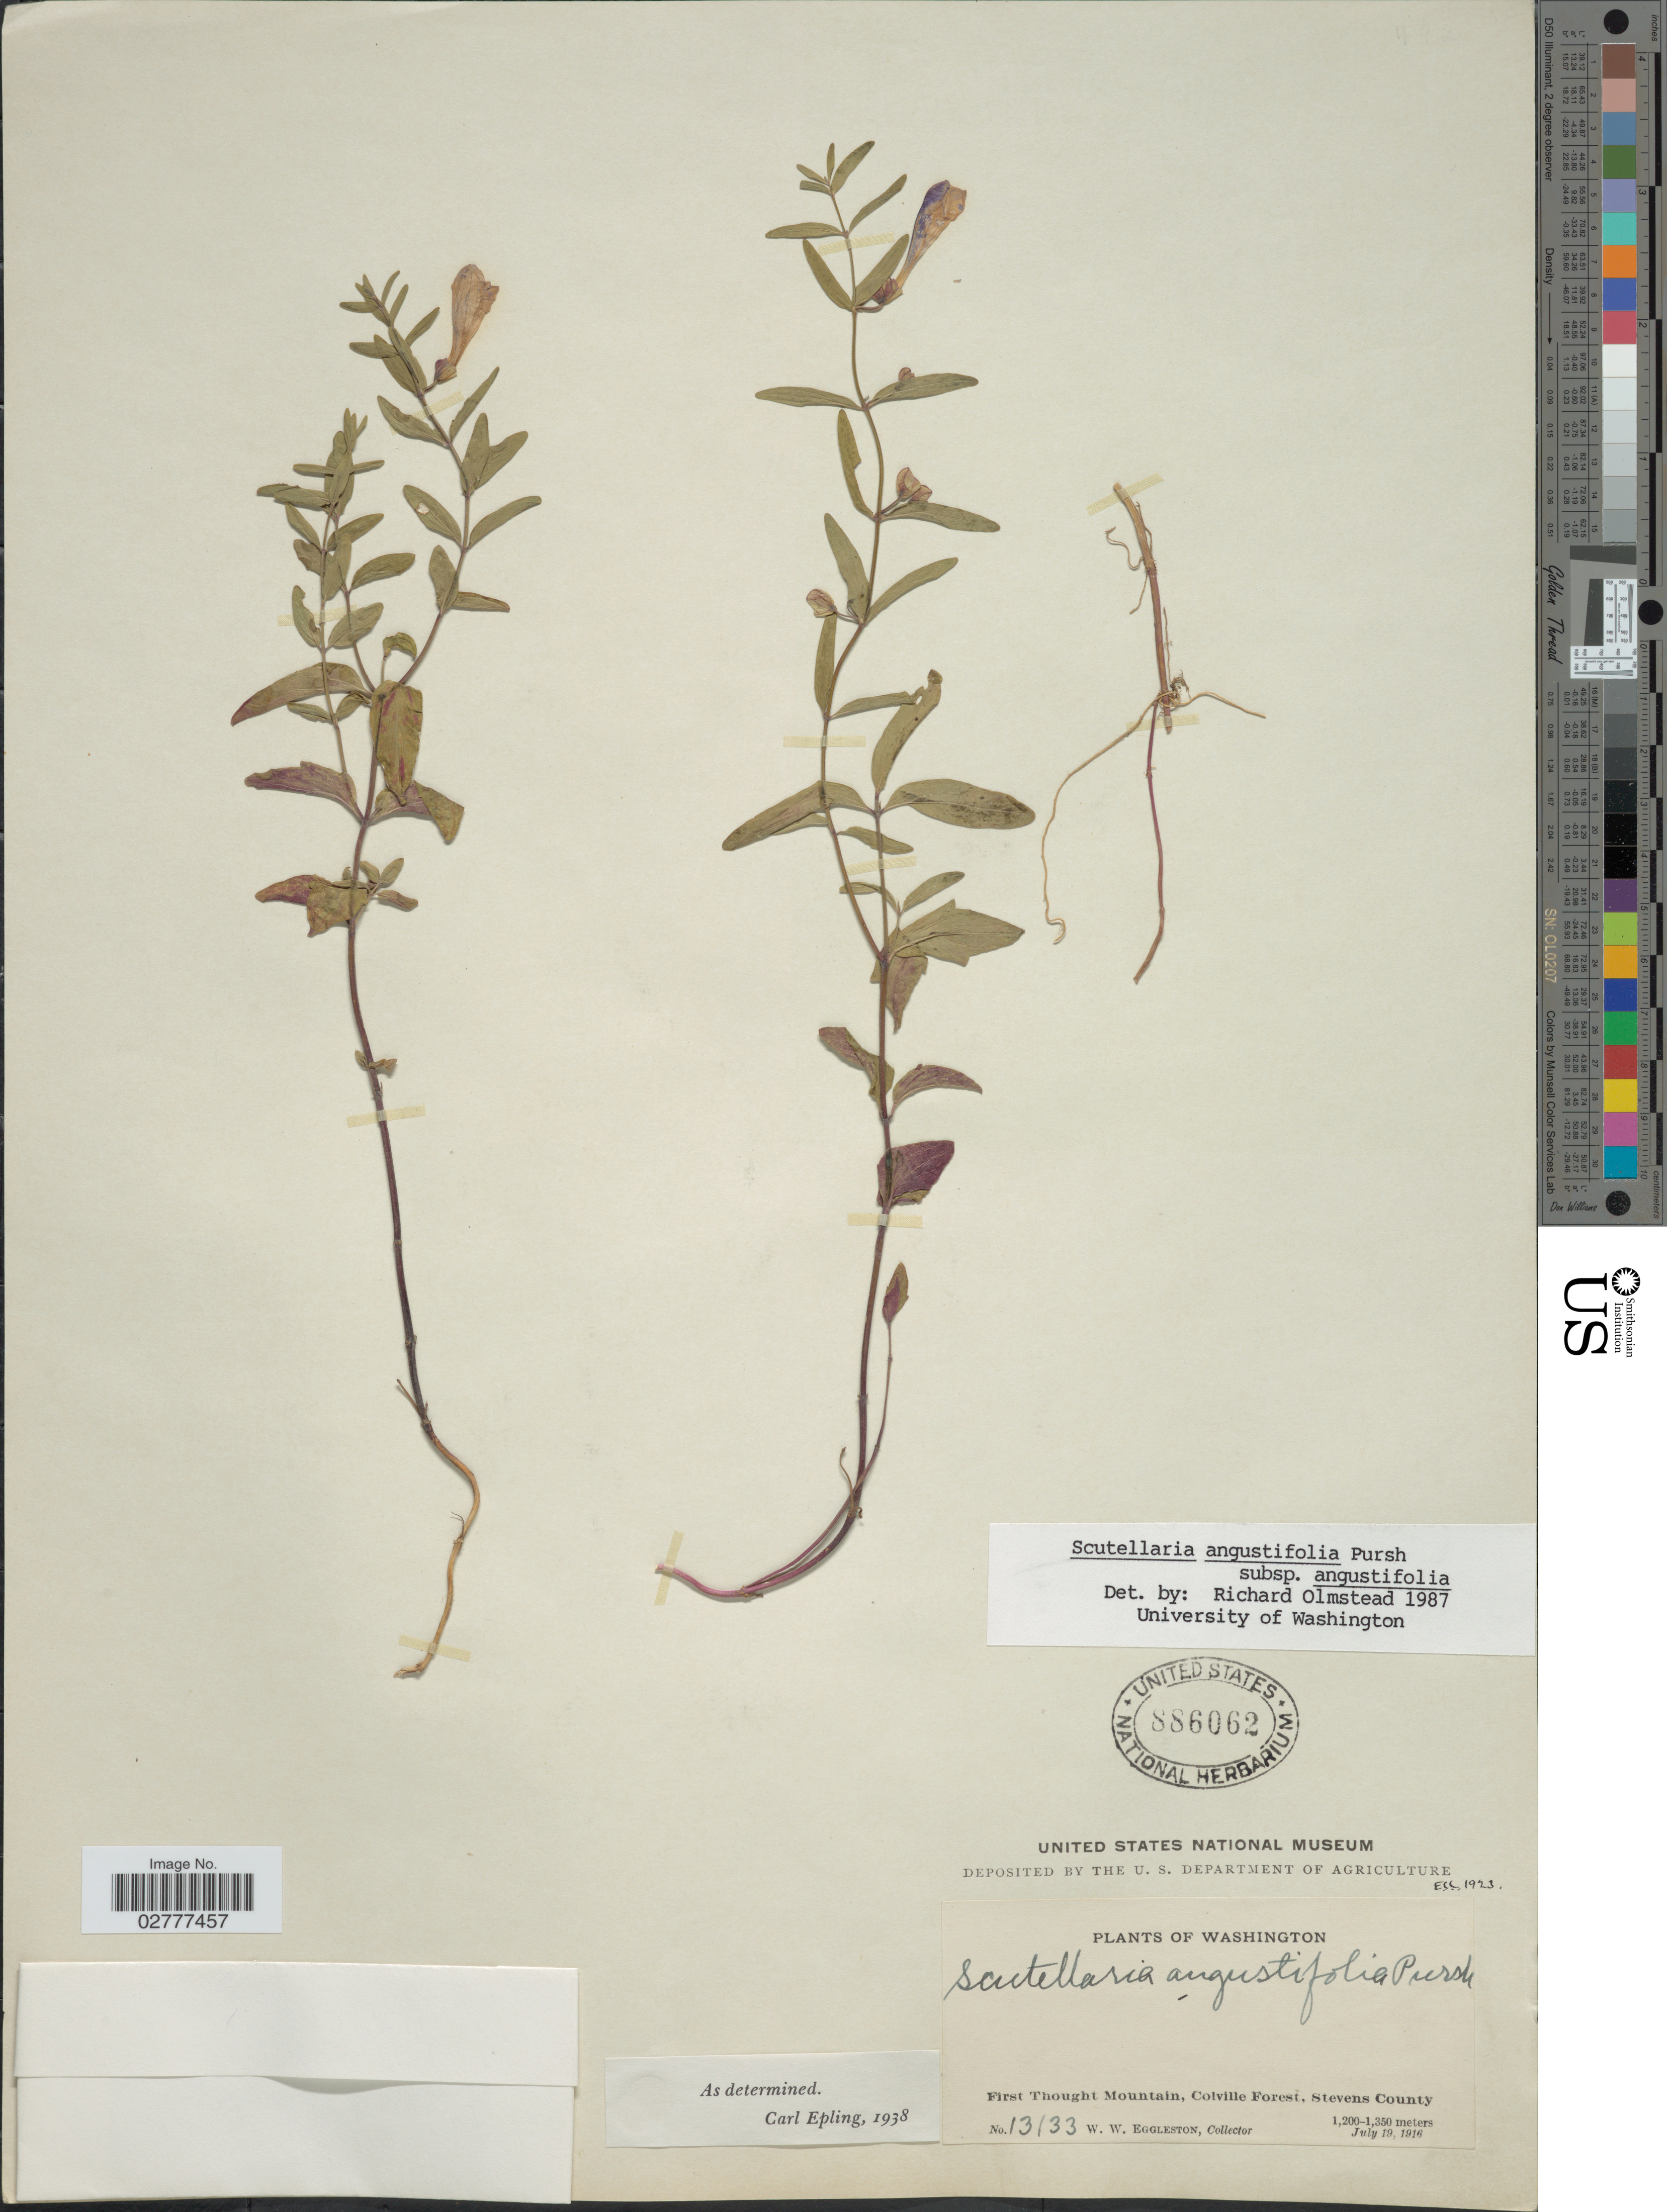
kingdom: Plantae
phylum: Tracheophyta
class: Magnoliopsida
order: Lamiales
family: Lamiaceae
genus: Scutellaria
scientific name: Scutellaria angustifolia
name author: Pursh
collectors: W. W. Eggleston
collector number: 13133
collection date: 1916-07-19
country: United States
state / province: Washington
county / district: Stevens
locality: First Thought Mountain, Colville Forest, Stevens County.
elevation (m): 1200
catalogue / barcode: US 886062